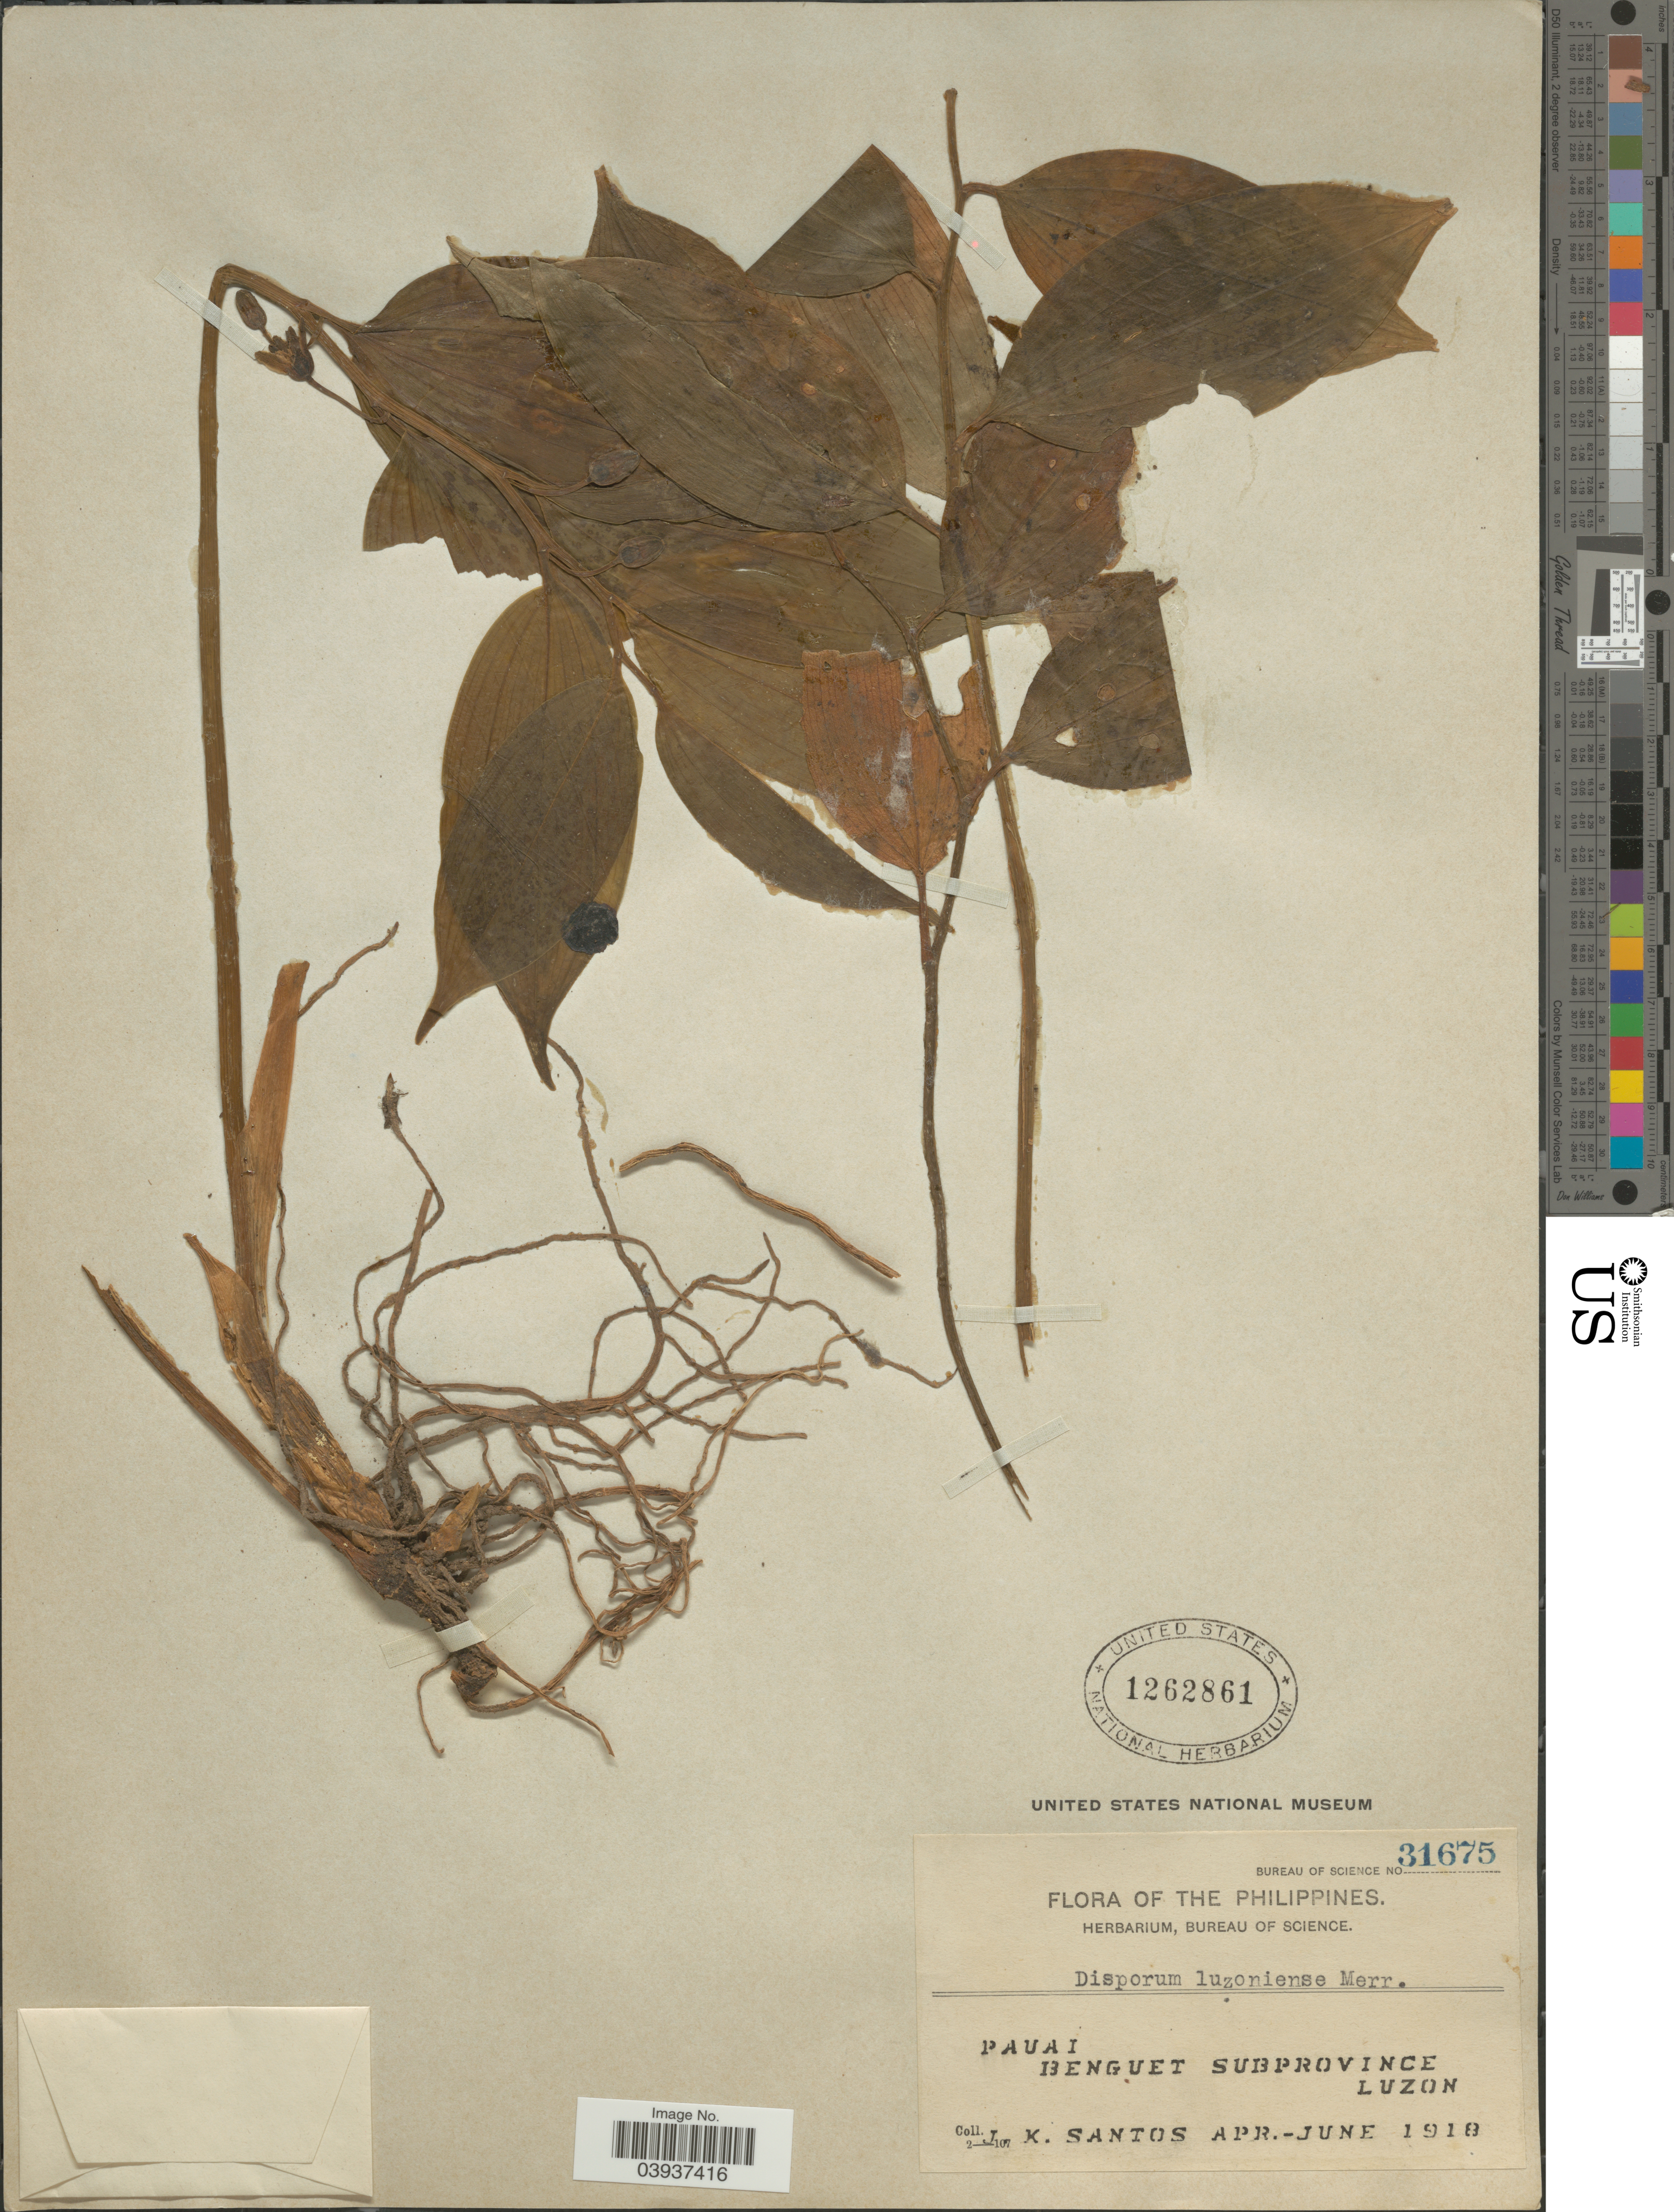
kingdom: Plantae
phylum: Tracheophyta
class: Liliopsida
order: Liliales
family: Colchicaceae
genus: Disporum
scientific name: Disporum luzoniense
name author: Merr.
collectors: J. K. Santos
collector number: Bureau of Science 31675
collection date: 1918-04/1918-06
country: Philippines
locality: Pauai Benguet Subprovince Luzon.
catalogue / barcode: US 1262861